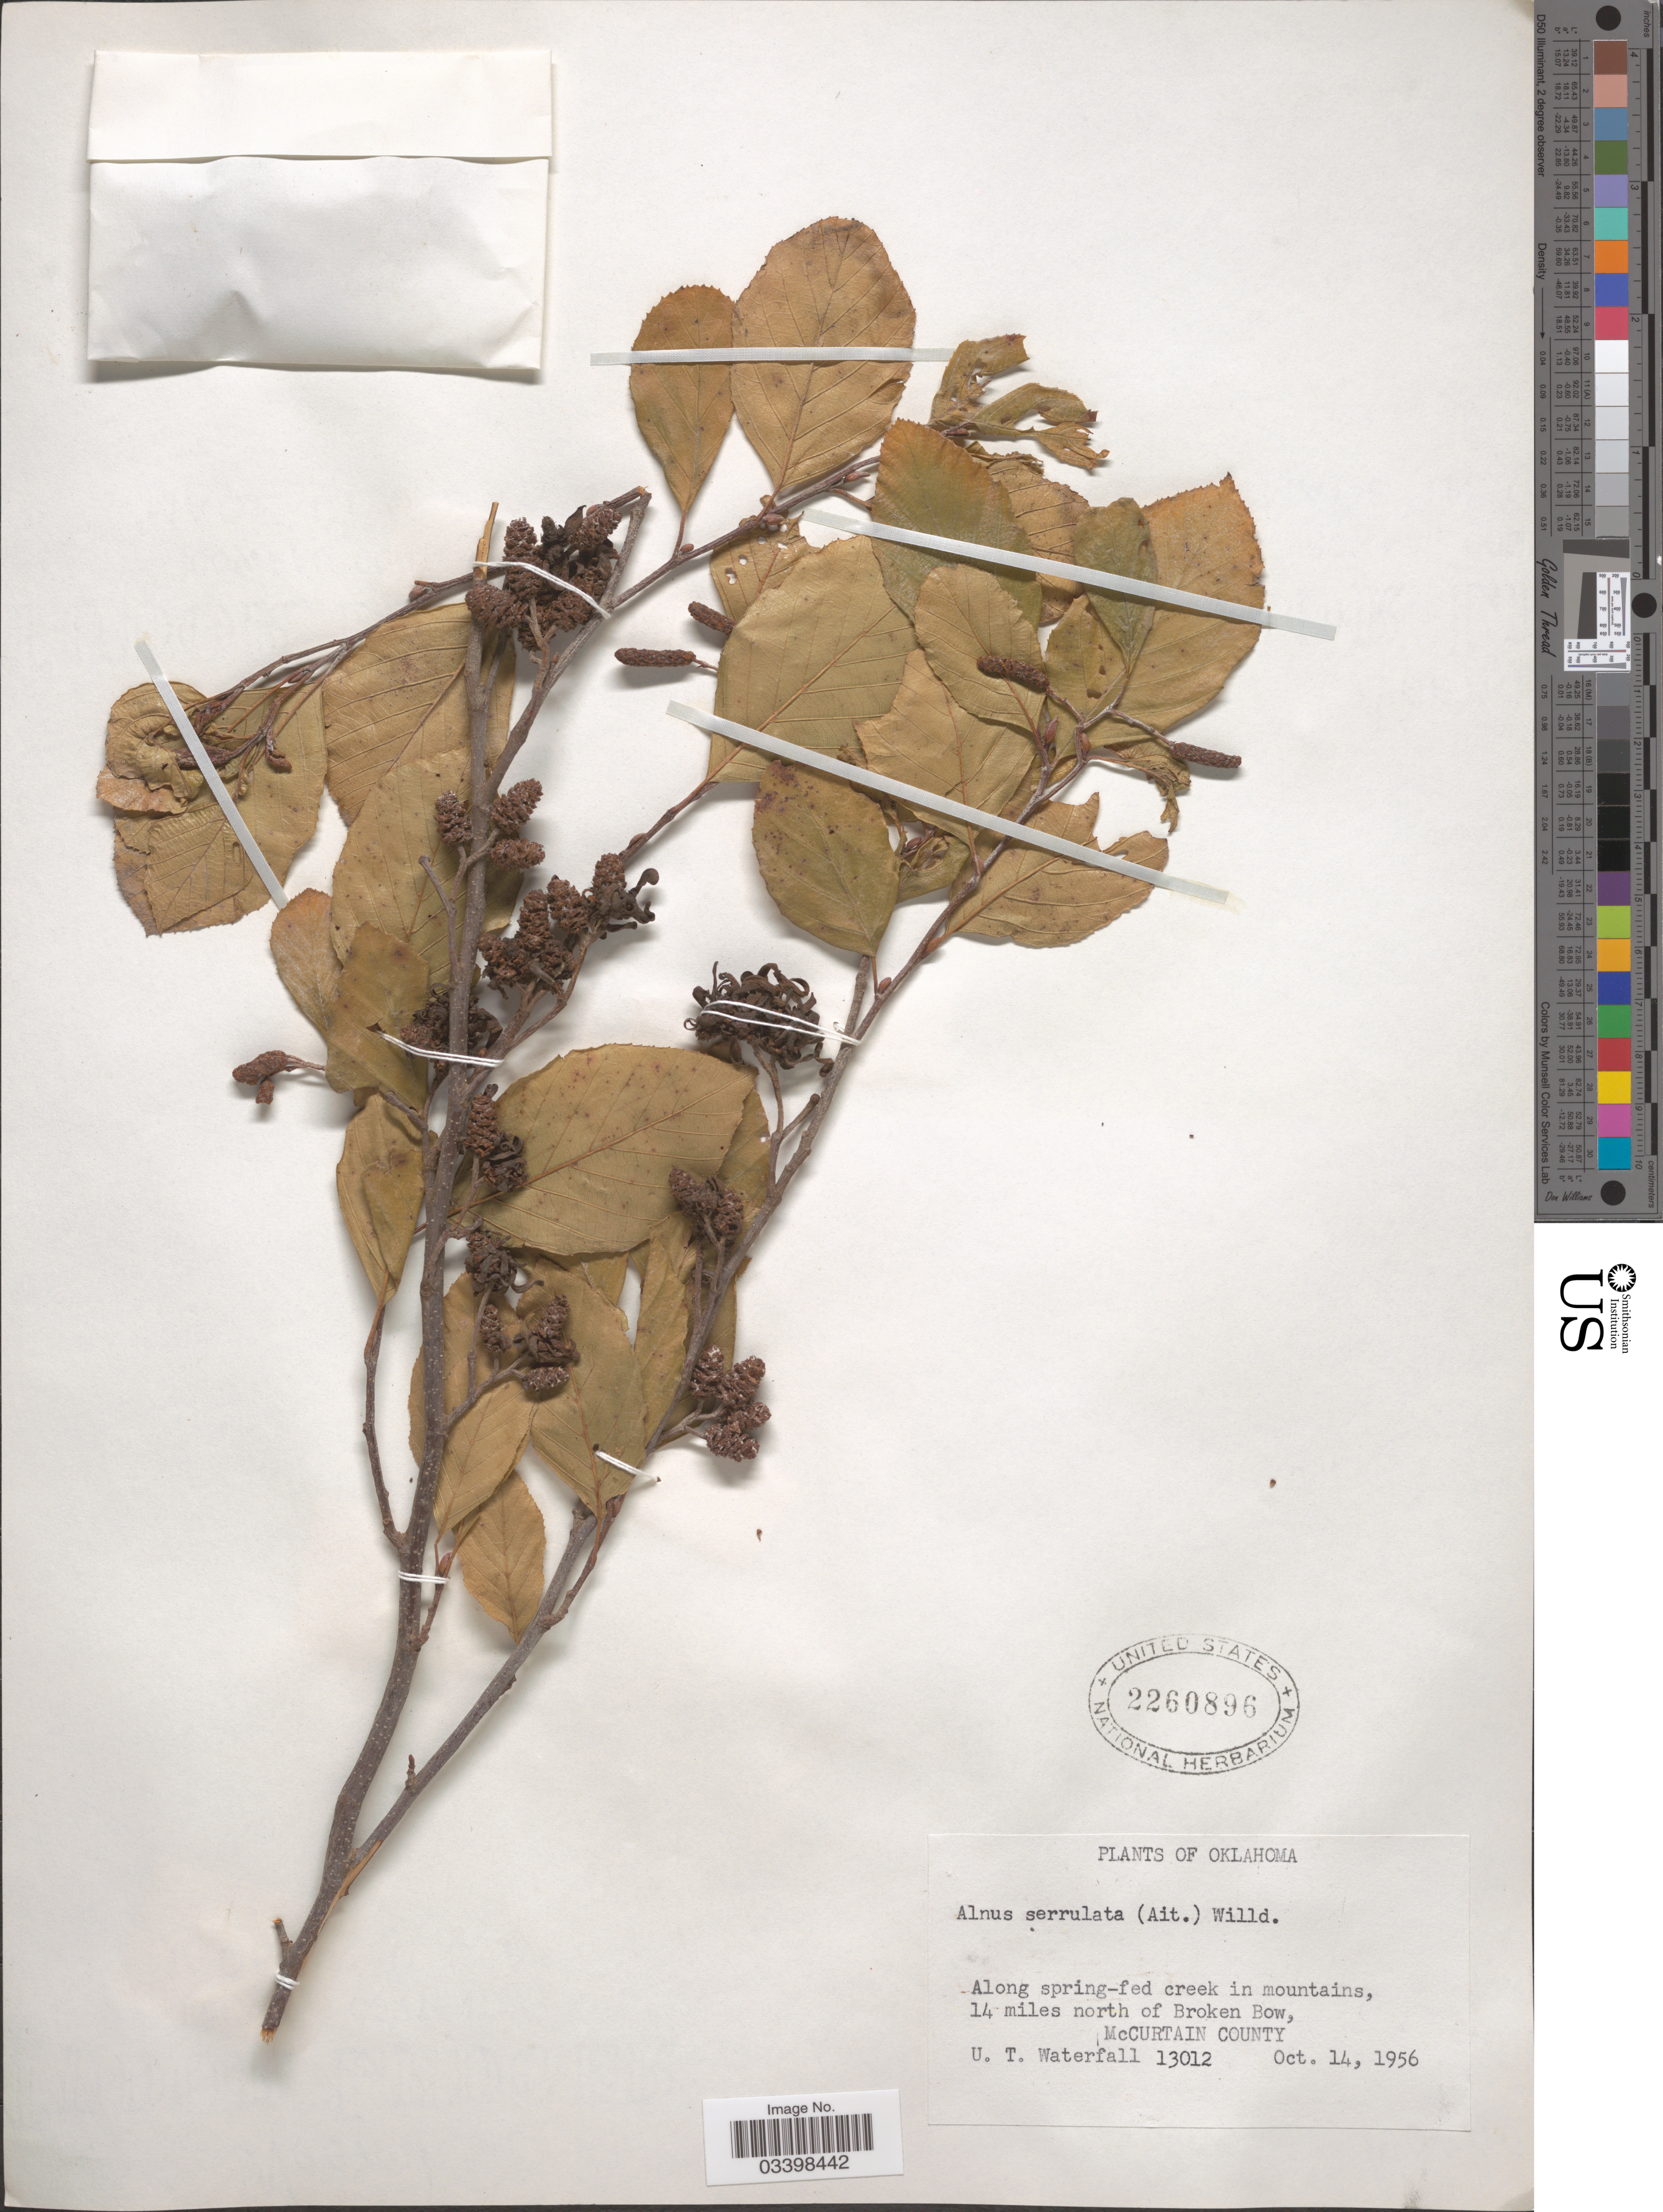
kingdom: Plantae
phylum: Tracheophyta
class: Magnoliopsida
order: Fagales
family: Betulaceae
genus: Alnus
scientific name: Alnus serrulata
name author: (Aiton) Willd.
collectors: U. T. Waterfall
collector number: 13012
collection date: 1956-10-14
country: United States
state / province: Oklahoma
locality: Along spring-fed creek in mountains, 14 miles north of Broken Bow, McCurtain County.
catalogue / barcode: US 2260896